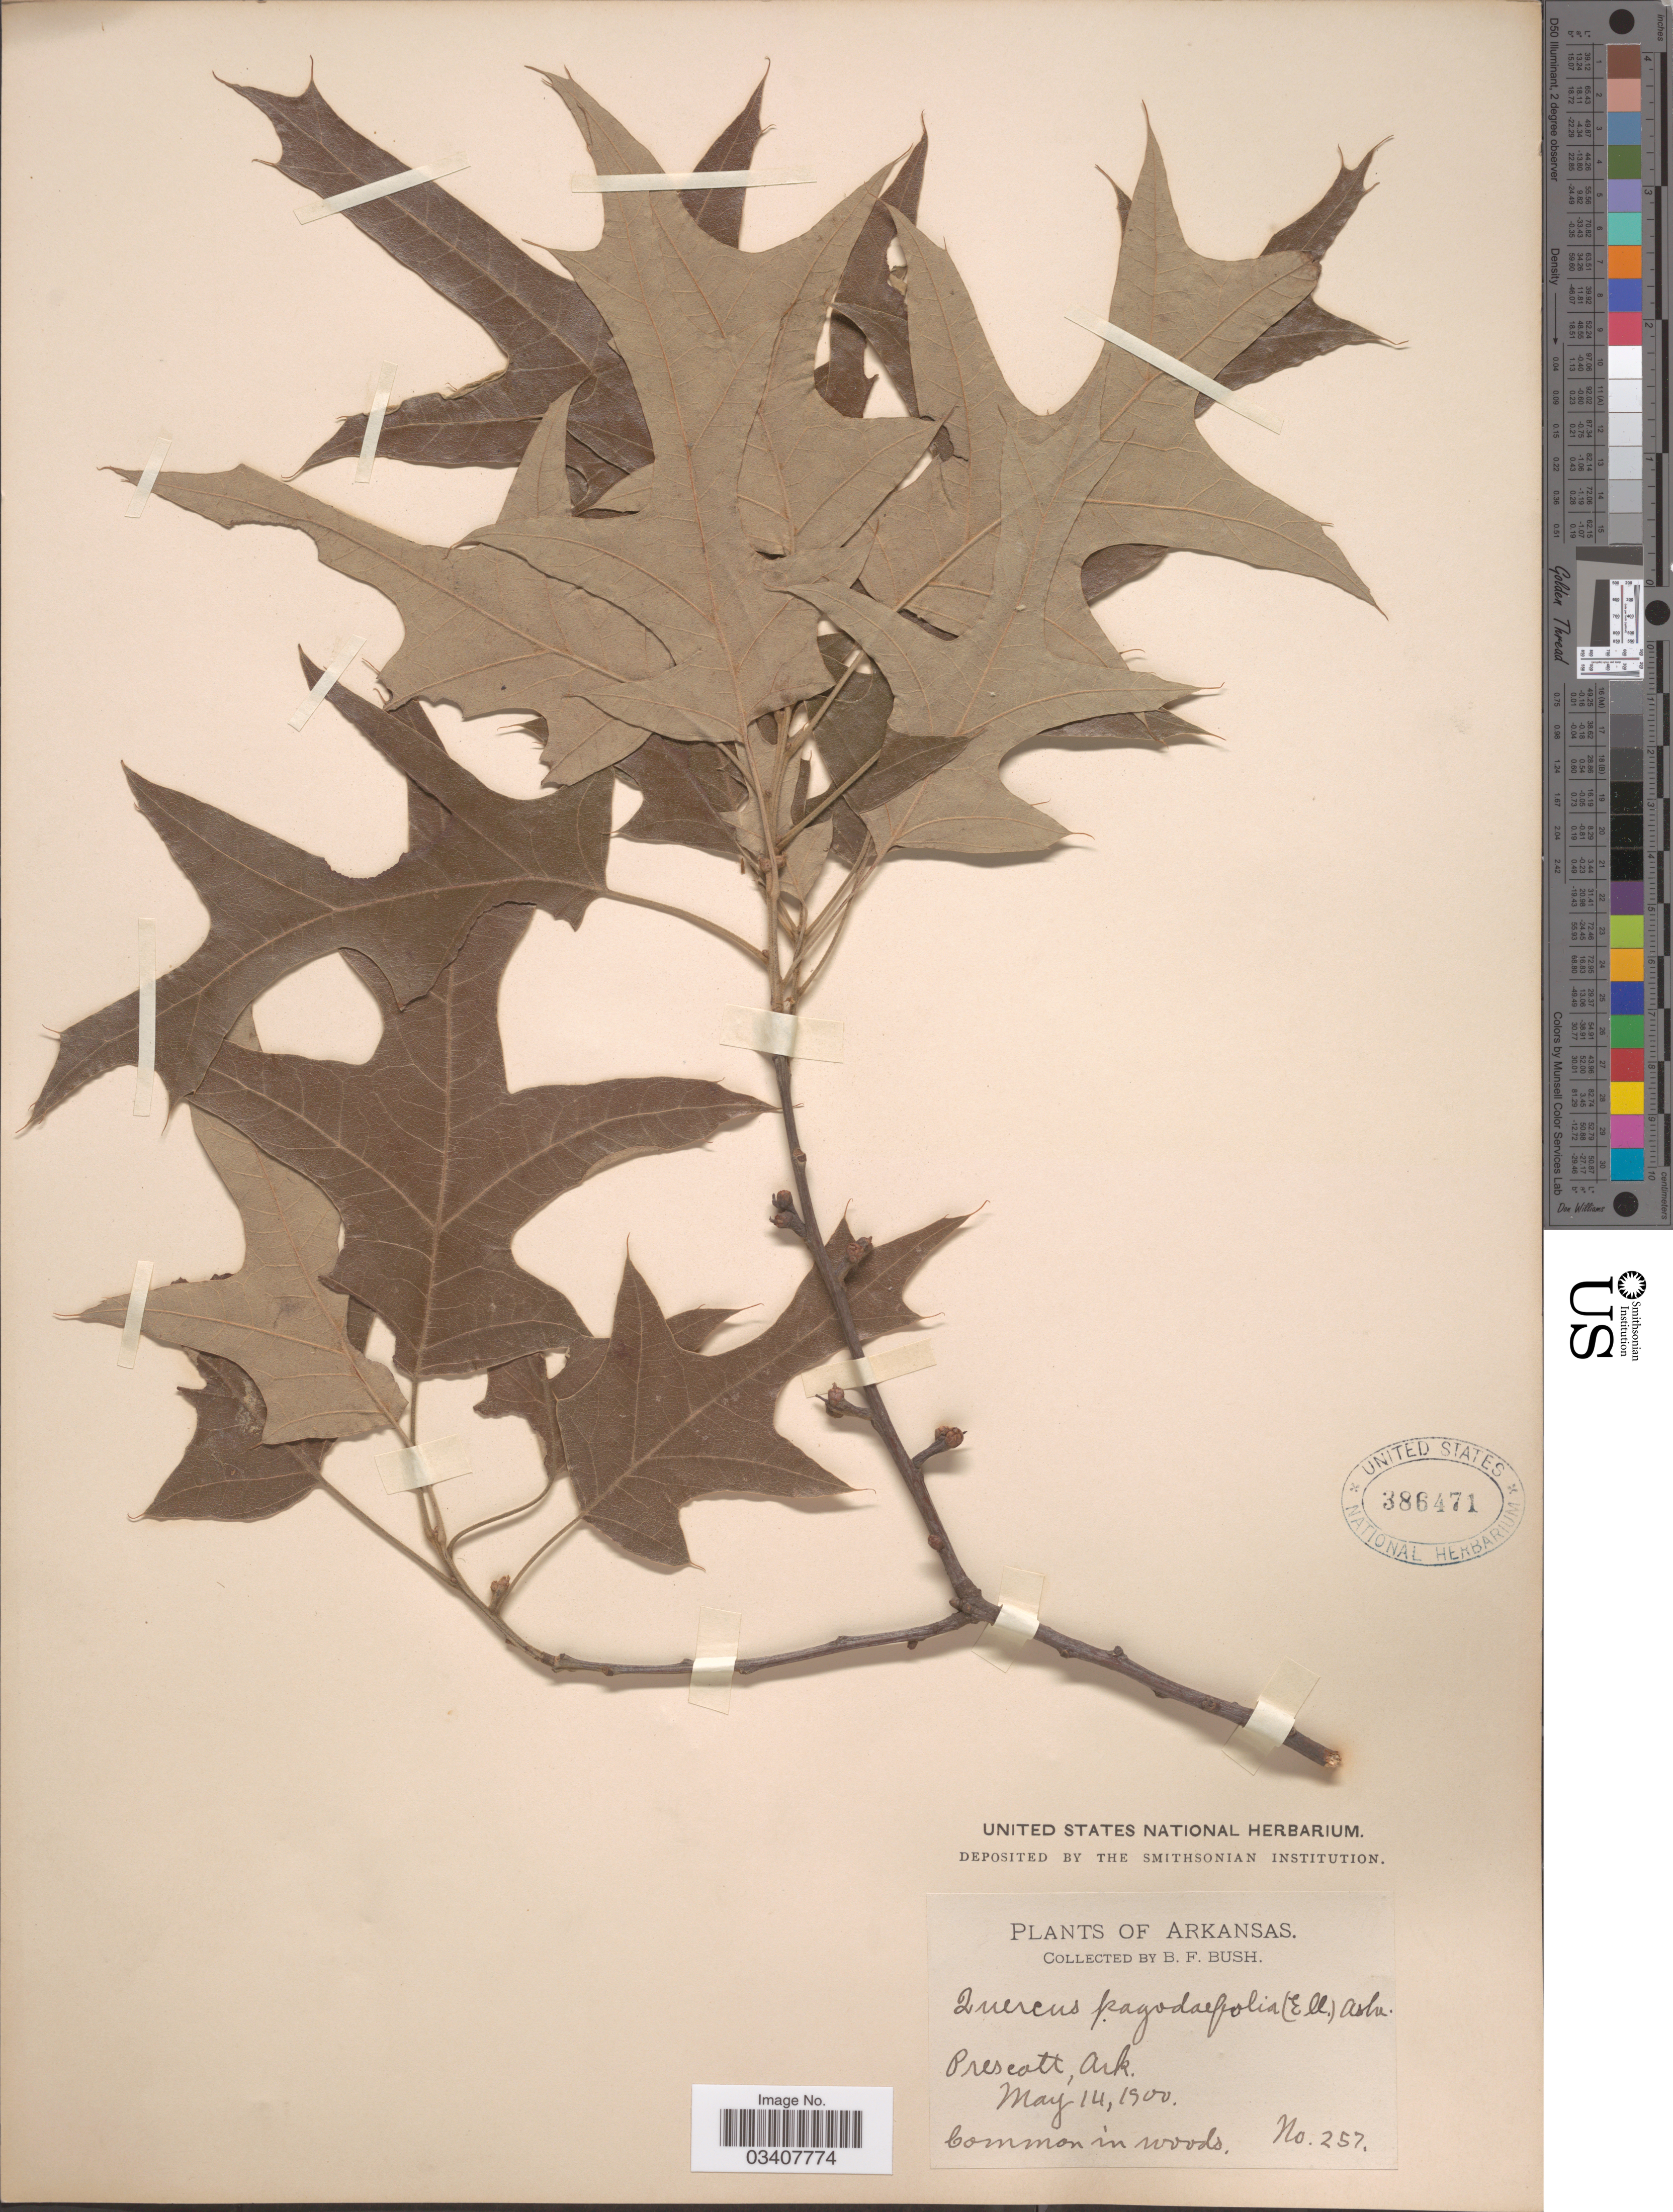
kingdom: Plantae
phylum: Tracheophyta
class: Magnoliopsida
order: Fagales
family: Fagaceae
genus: Quercus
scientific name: Quercus pagodifolia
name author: (Elliott) Ashe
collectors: B. F. Bush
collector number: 257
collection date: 1900-05-14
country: United States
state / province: Arkansas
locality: Prescott.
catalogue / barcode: US 386471